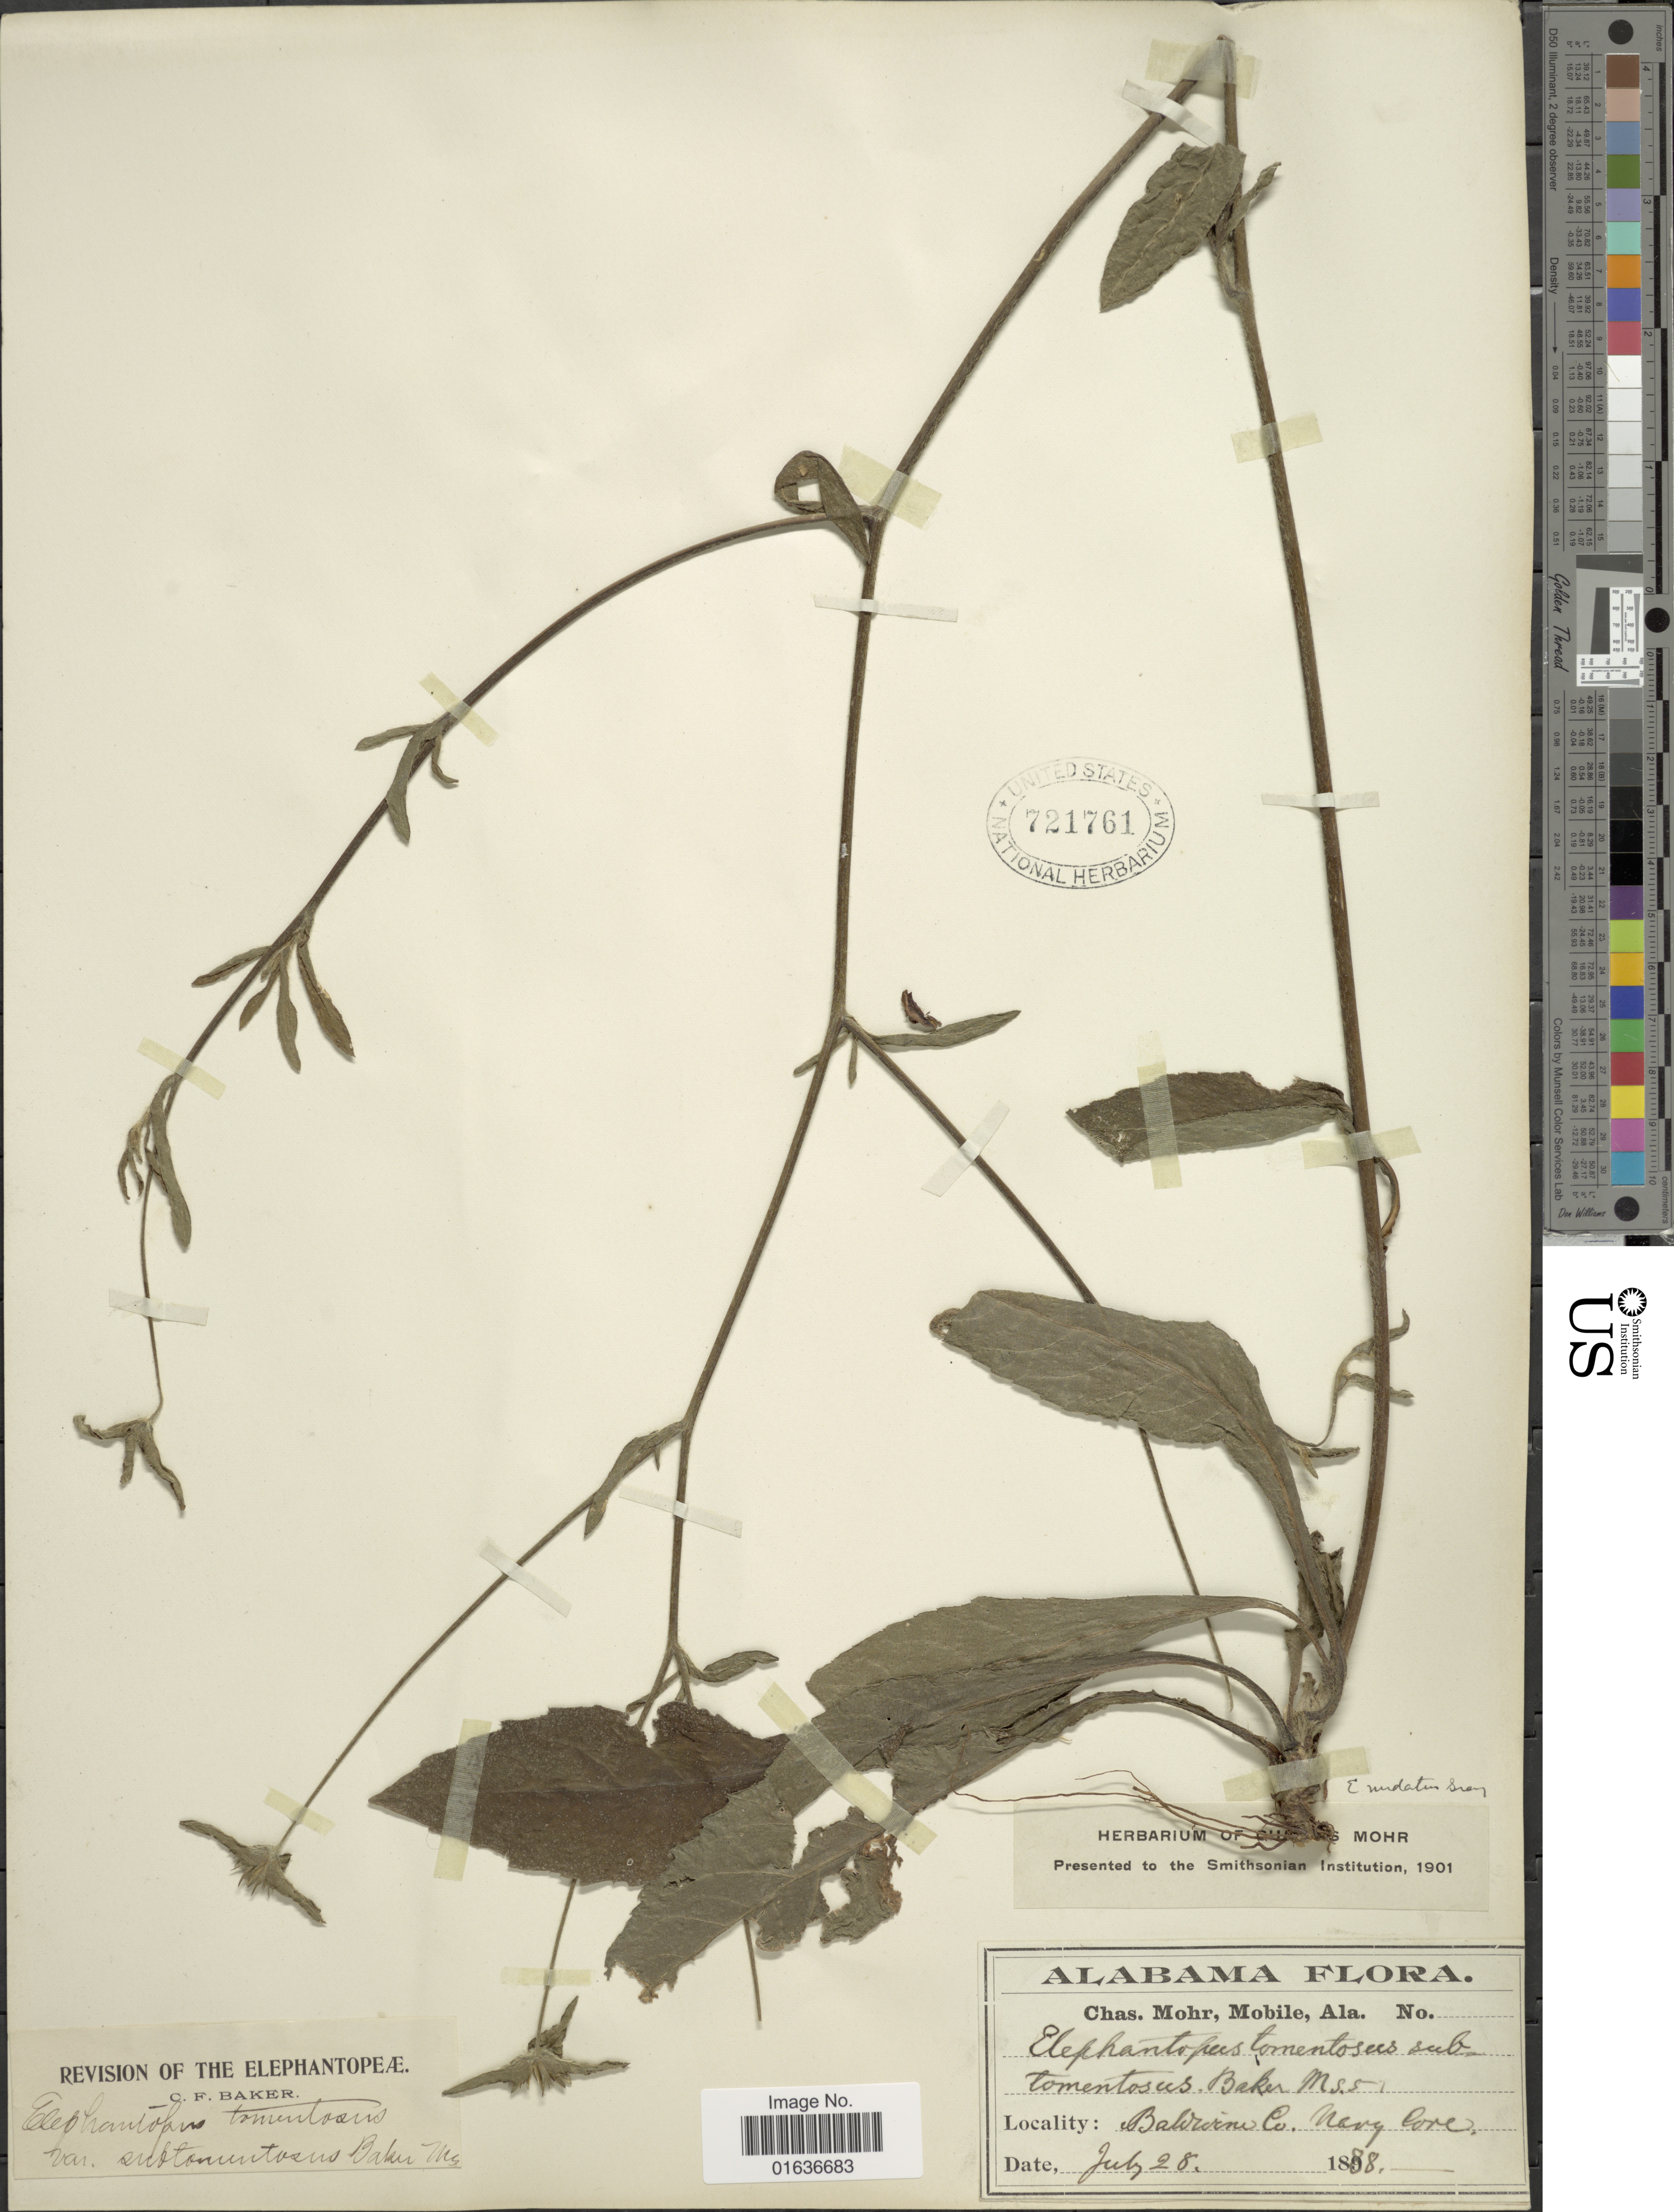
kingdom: Plantae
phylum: Tracheophyta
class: Magnoliopsida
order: Asterales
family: Asteraceae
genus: Elephantopus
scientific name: Elephantopus nudatus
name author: A. Gray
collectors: Mohr, C. T. (herbarium)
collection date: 1888-07-28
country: United States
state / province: Alabama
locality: Bakrirne Co. Navy Core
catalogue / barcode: US 721761